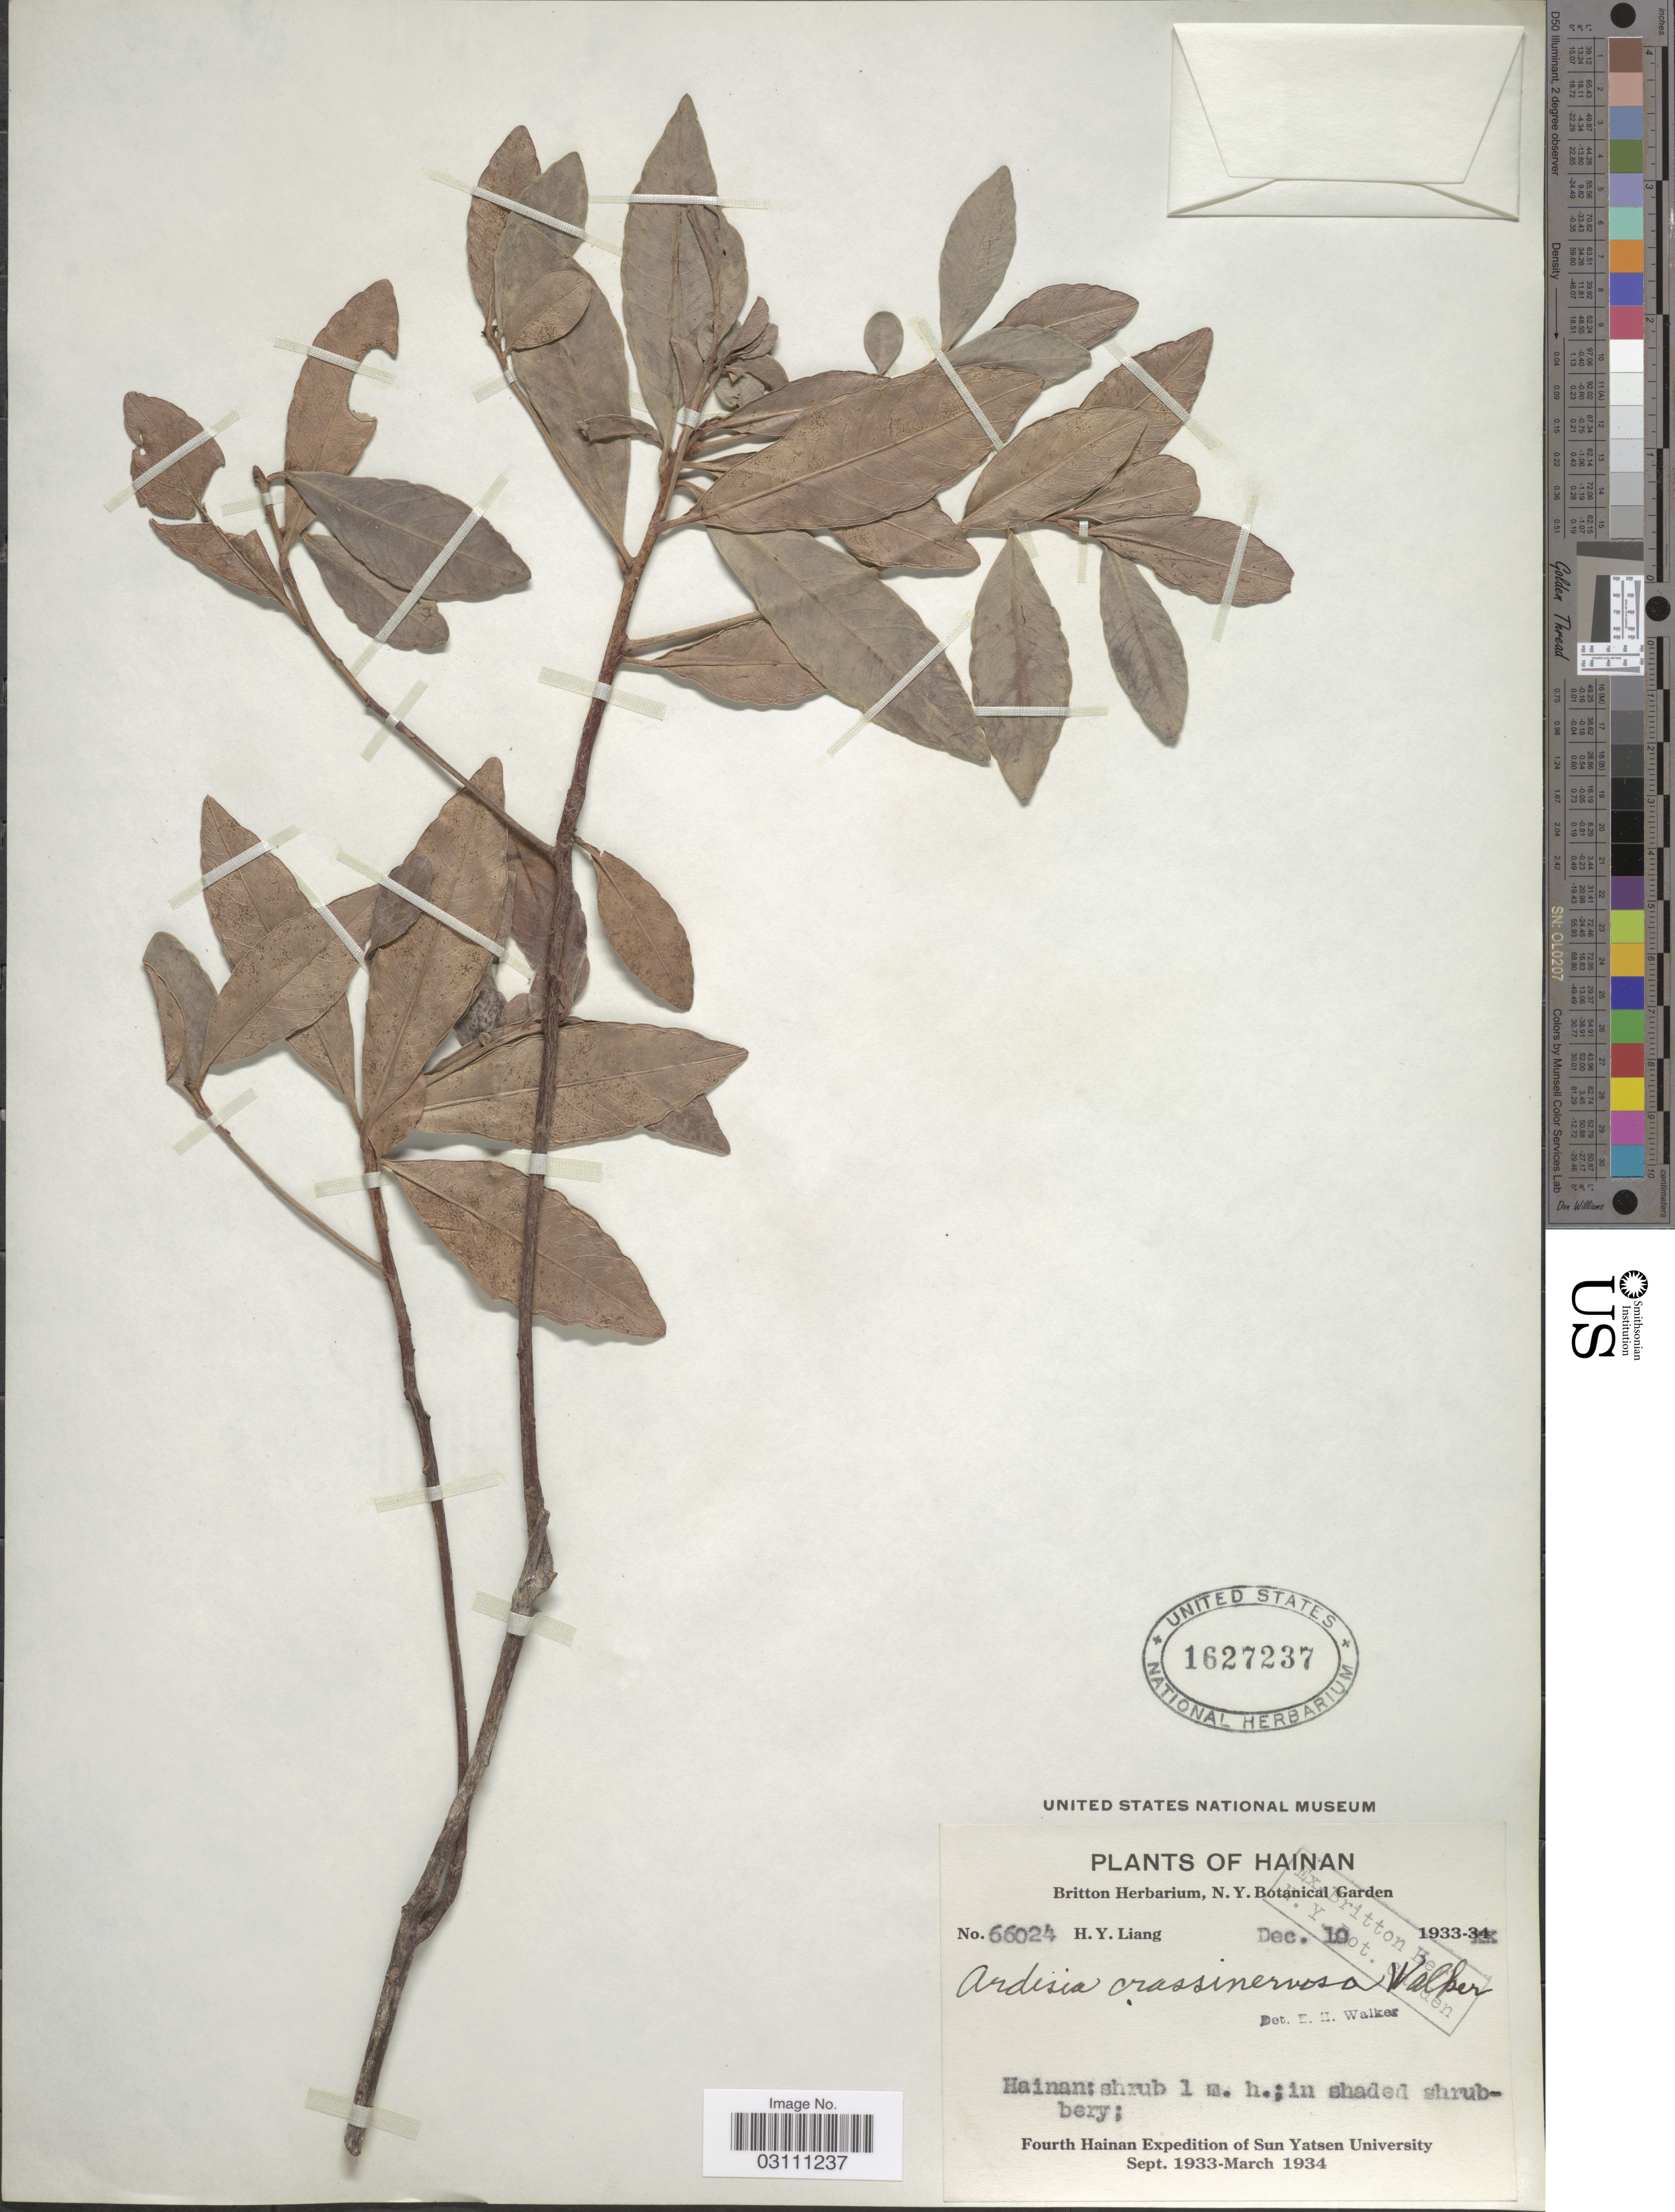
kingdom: Plantae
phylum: Tracheophyta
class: Magnoliopsida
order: Ericales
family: Primulaceae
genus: Ardisia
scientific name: Ardisia crassinervosa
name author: E. Walker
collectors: H. Y. Liang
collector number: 66024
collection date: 1933-10-10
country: China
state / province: Hainan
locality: Hainan.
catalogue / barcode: US 1627237